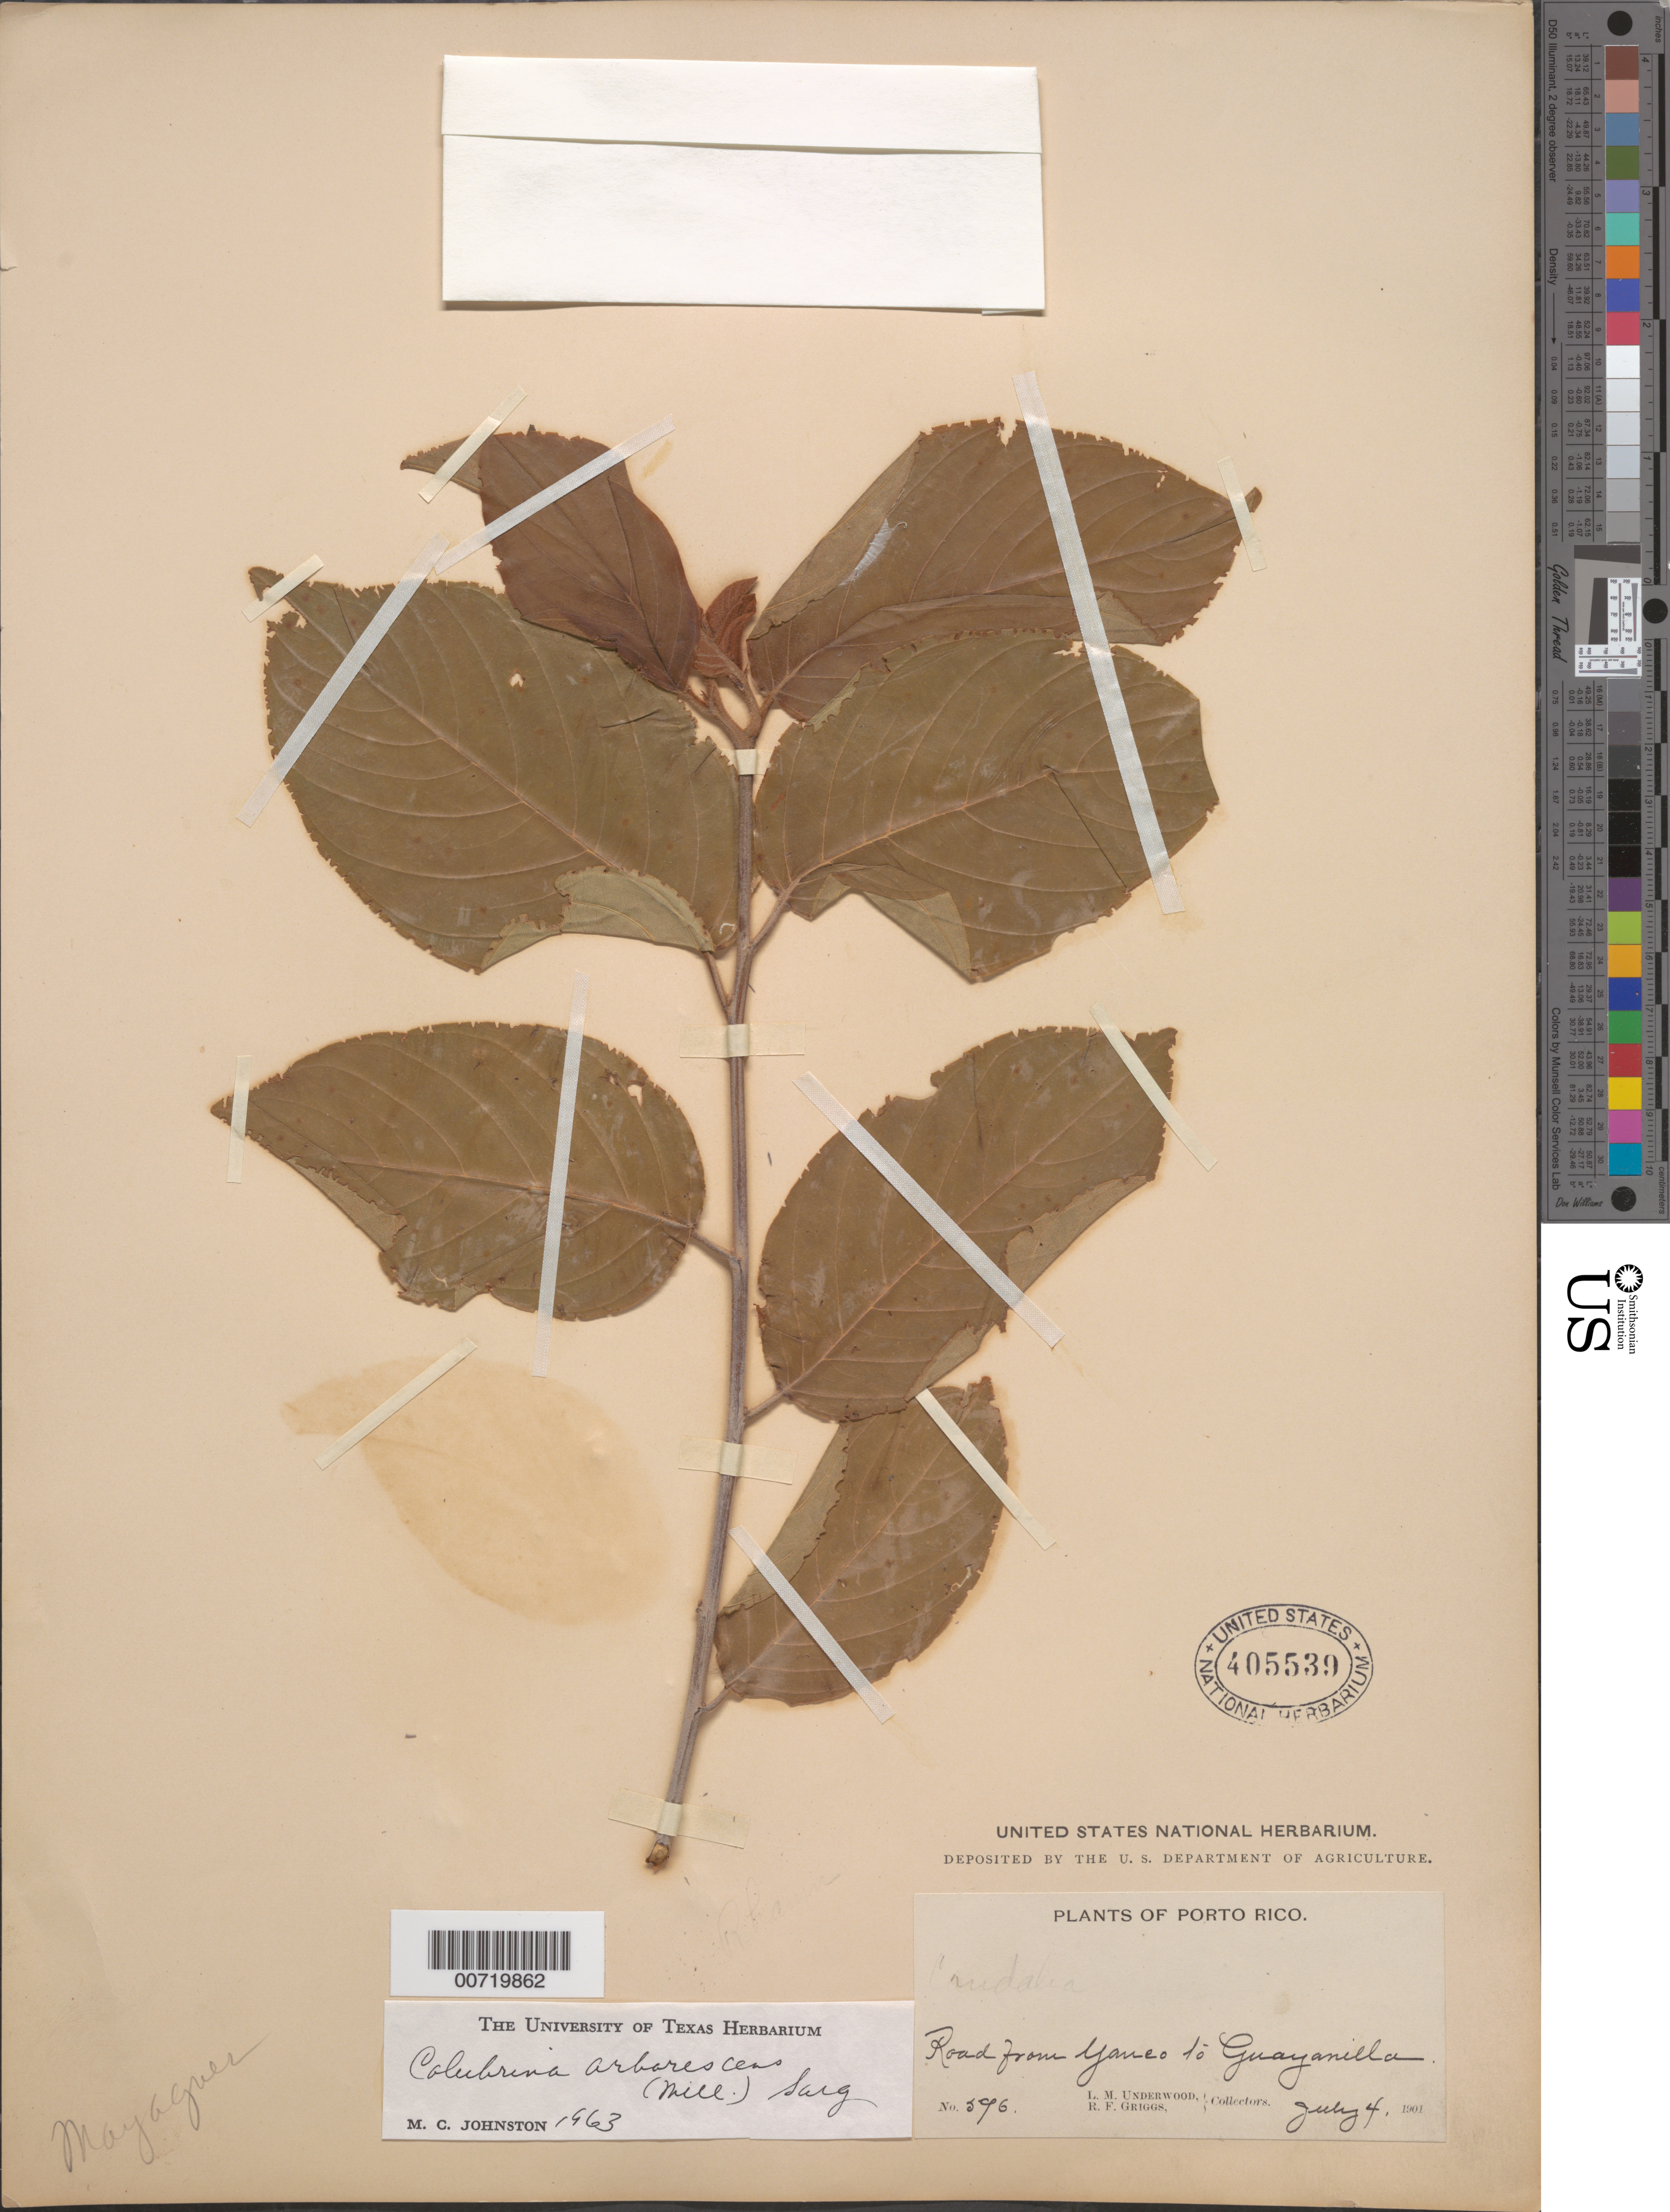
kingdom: Plantae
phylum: Tracheophyta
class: Magnoliopsida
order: Rosales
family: Rhamnaceae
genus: Colubrina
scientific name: Colubrina arborescens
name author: (Mill.) Sarg.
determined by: Johnston, Marshall C.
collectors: L. M. Underwood & R. F. Griggs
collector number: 596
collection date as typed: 04 Jul 1901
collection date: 1901-07-04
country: Puerto Rico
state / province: Yauco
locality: Yauco to Guayanilla, road from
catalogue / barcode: US 405539